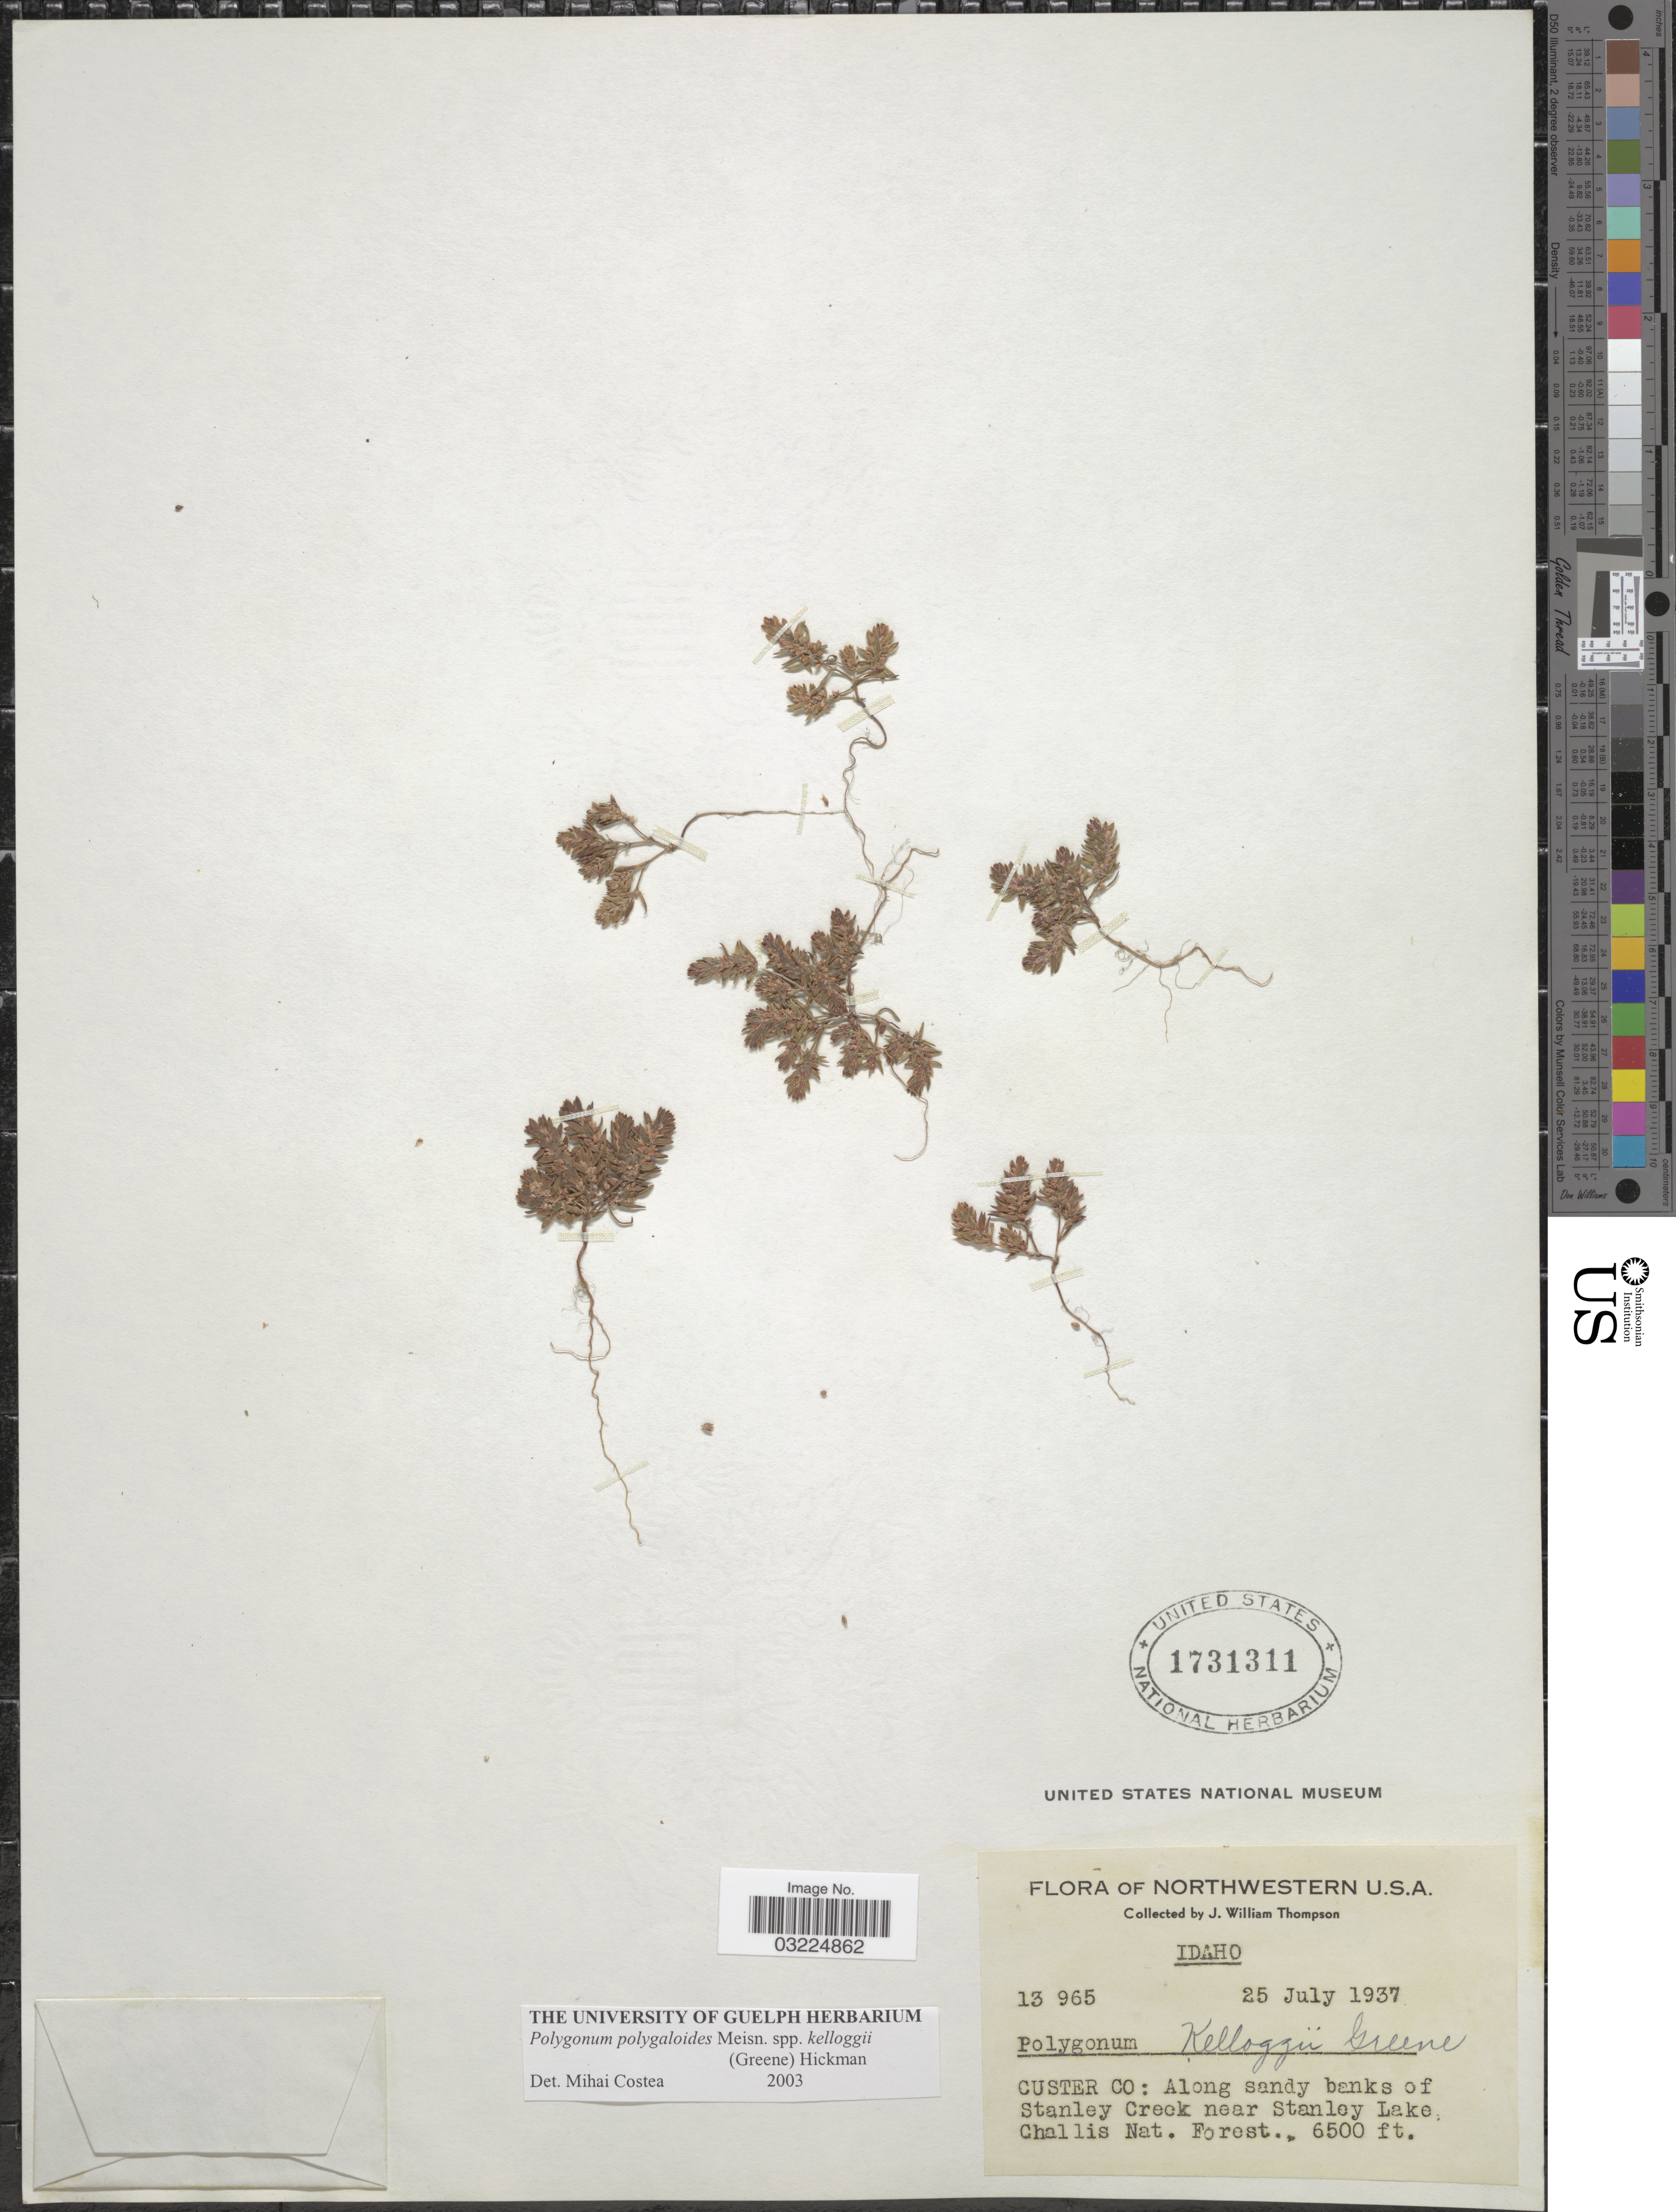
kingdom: Plantae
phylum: Tracheophyta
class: Magnoliopsida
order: Caryophyllales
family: Polygonaceae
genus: Polygonum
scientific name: Polygonum polygaloides subsp. kelloggii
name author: (Greene) Hickman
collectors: J. W. Thompson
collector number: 13965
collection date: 1937-07-25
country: United States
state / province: Idaho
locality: Custer Co.: Along sandy banks of Stanley Creek near Stanley Lake Challis Nat. Forest.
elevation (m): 1981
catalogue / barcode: US 1731311